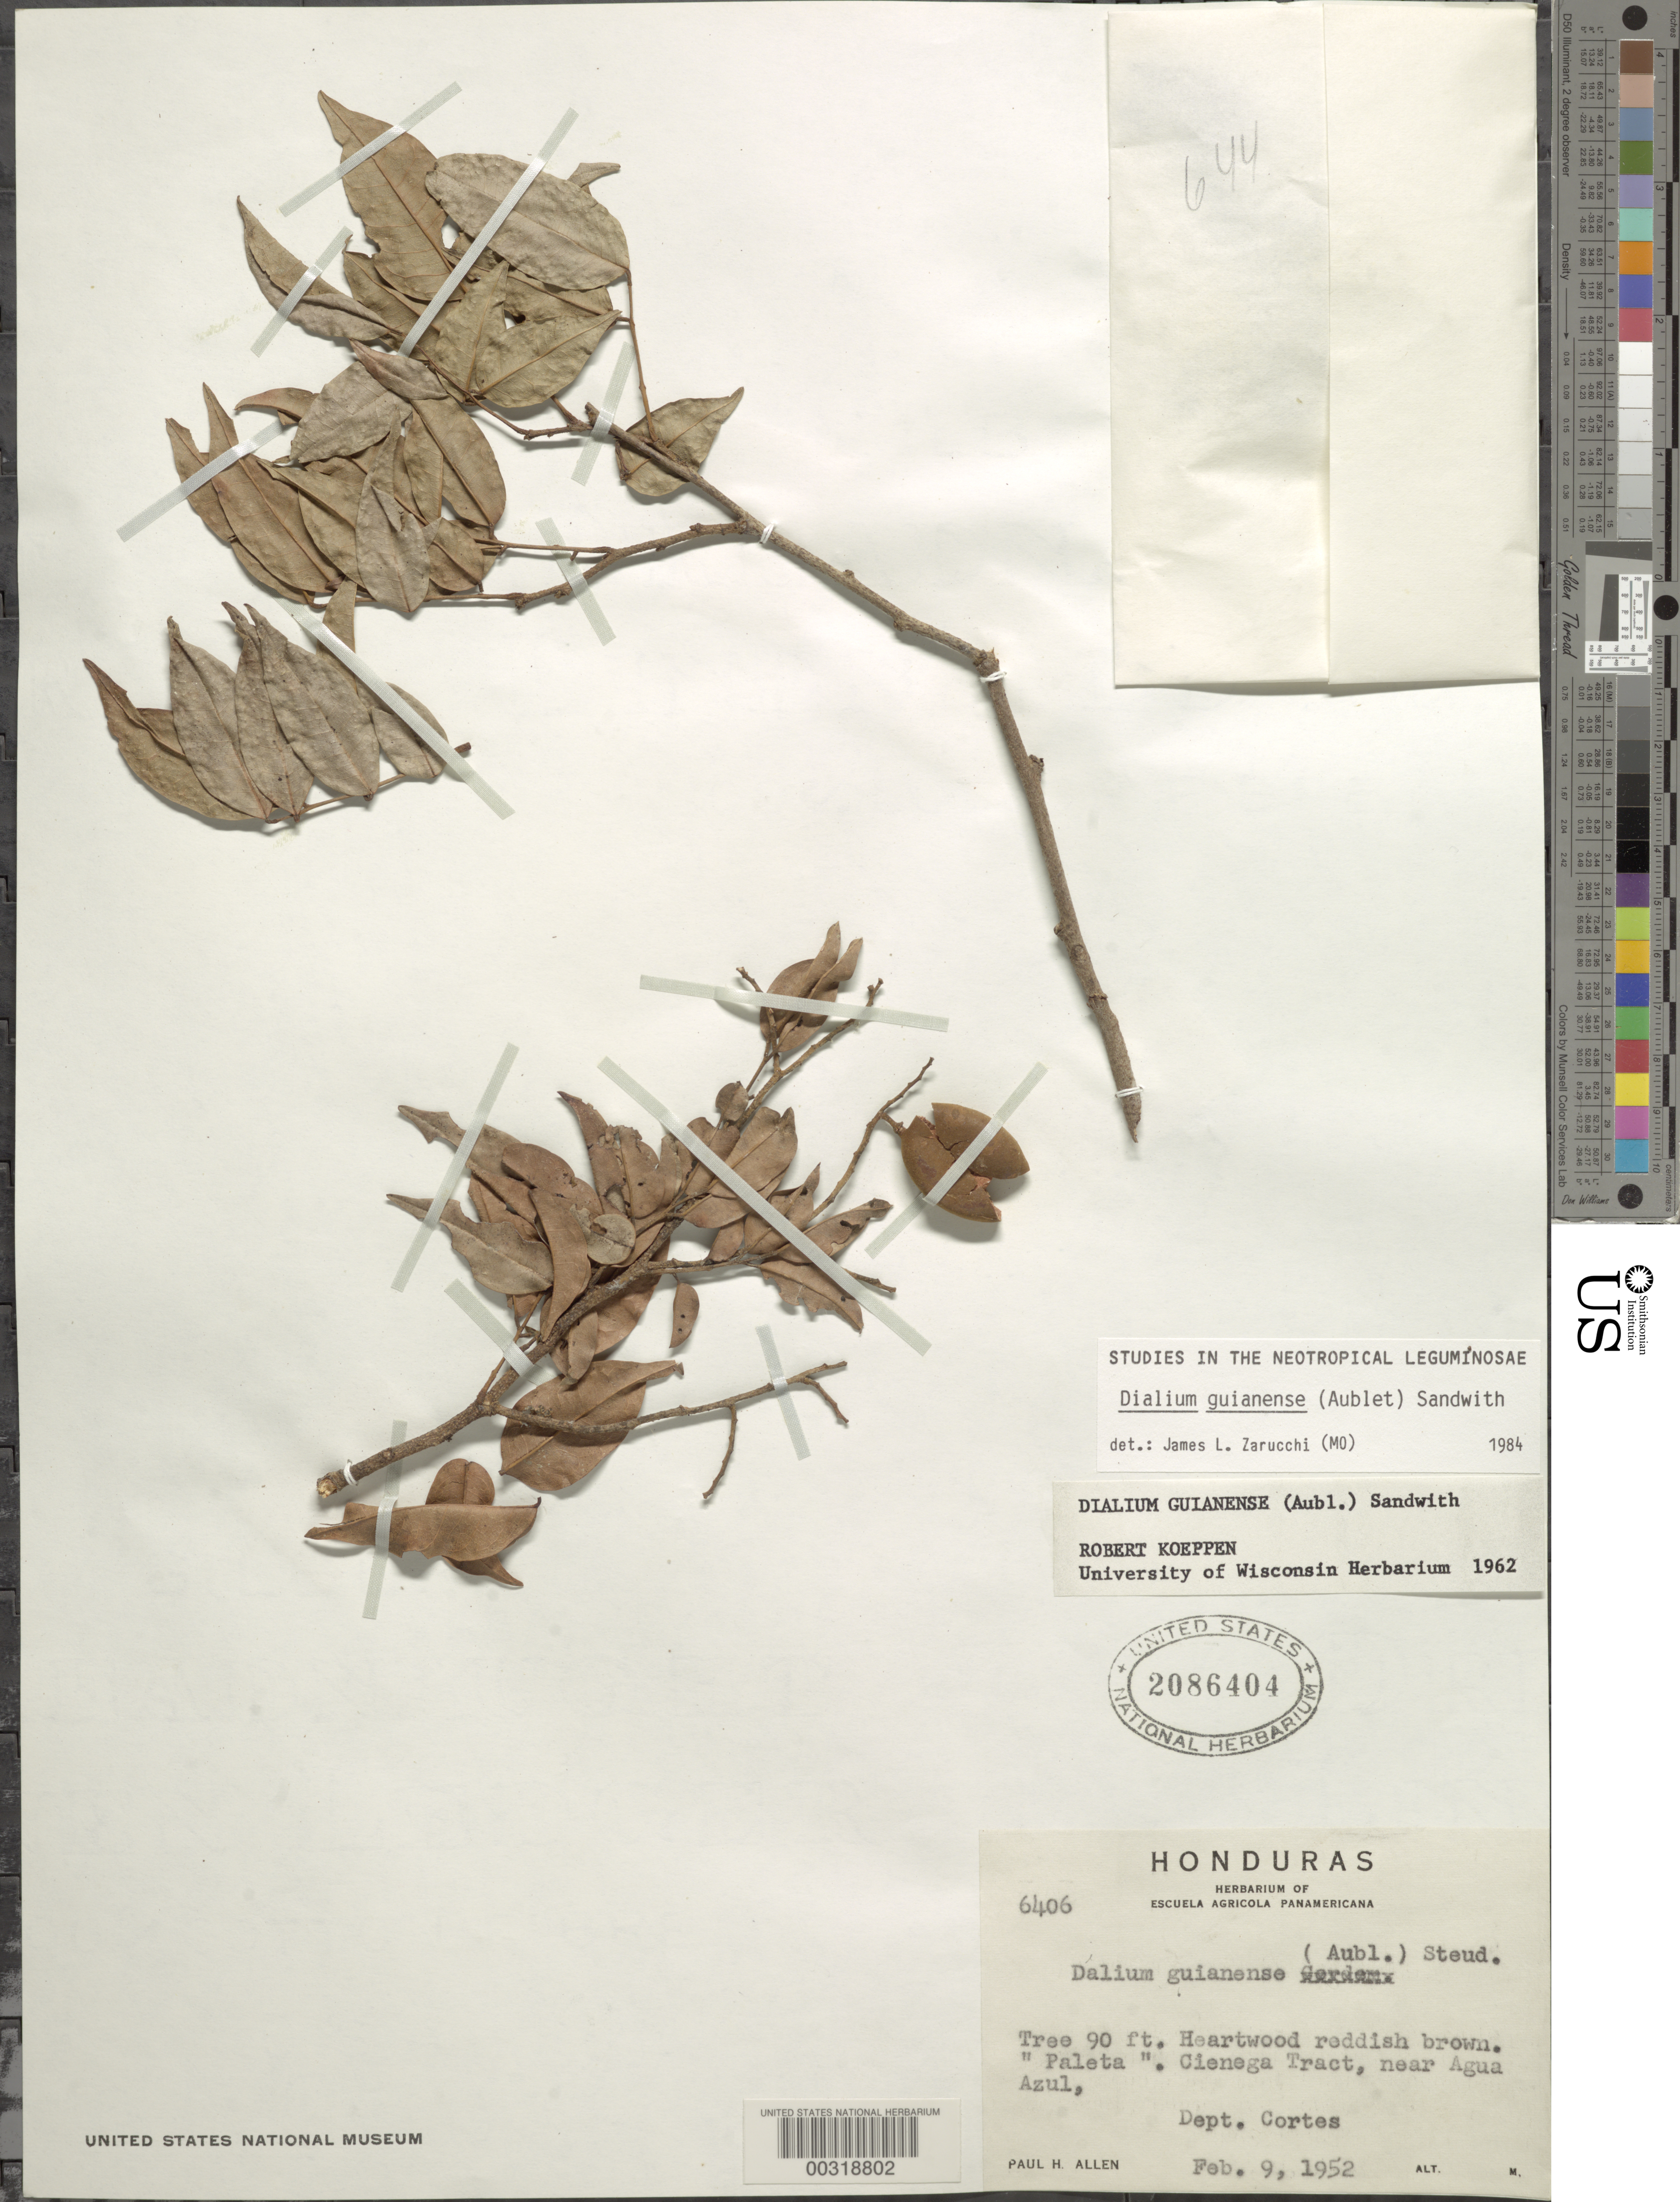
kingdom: Plantae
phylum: Tracheophyta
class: Magnoliopsida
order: Fabales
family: Fabaceae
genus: Dialium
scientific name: Dialium guianense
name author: (Aubl.) Sandwith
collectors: P. H. Allen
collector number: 6406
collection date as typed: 09 Feb 1952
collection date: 1952-02-09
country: Honduras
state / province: Cortés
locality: Cienega tract, near Agua Azul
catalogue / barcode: US 2086404